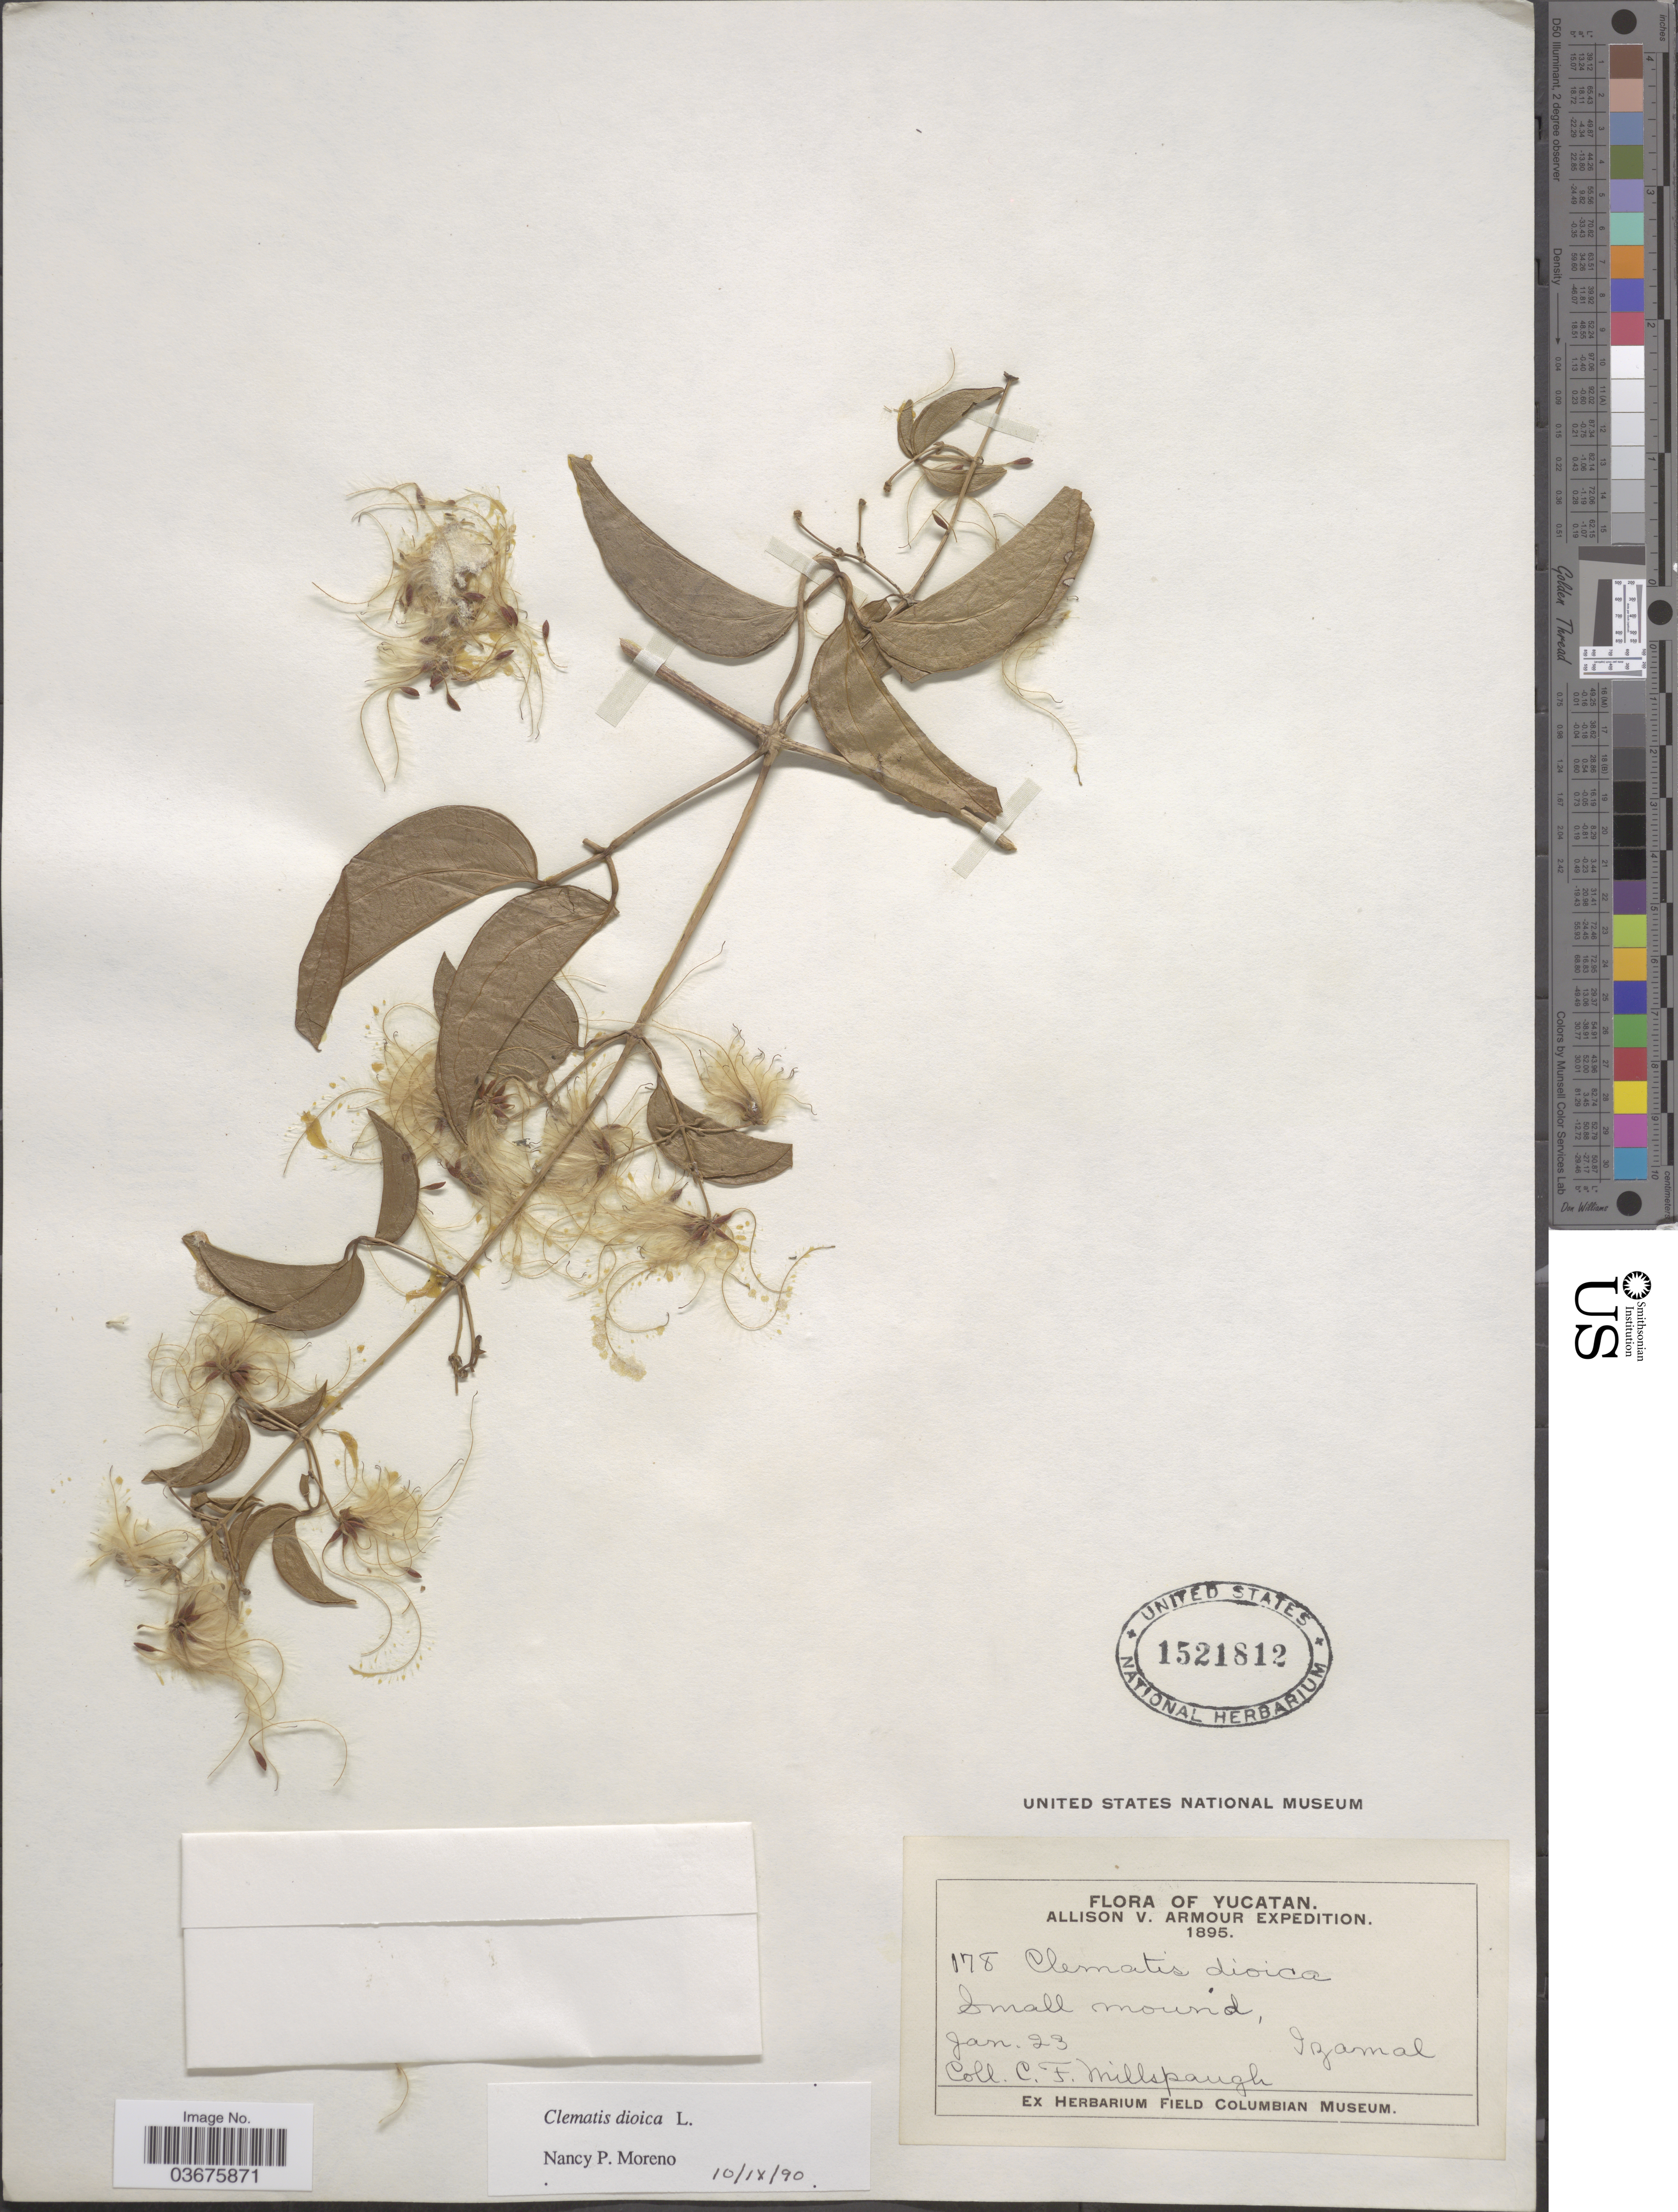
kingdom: Plantae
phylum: Tracheophyta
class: Magnoliopsida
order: Ranunculales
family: Ranunculaceae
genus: Clematis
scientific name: Clematis dioica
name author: L.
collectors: C. F. Millspaugh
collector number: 178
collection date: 1895-01-23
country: Mexico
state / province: Yucatán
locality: Izamal.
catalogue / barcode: US 1521812